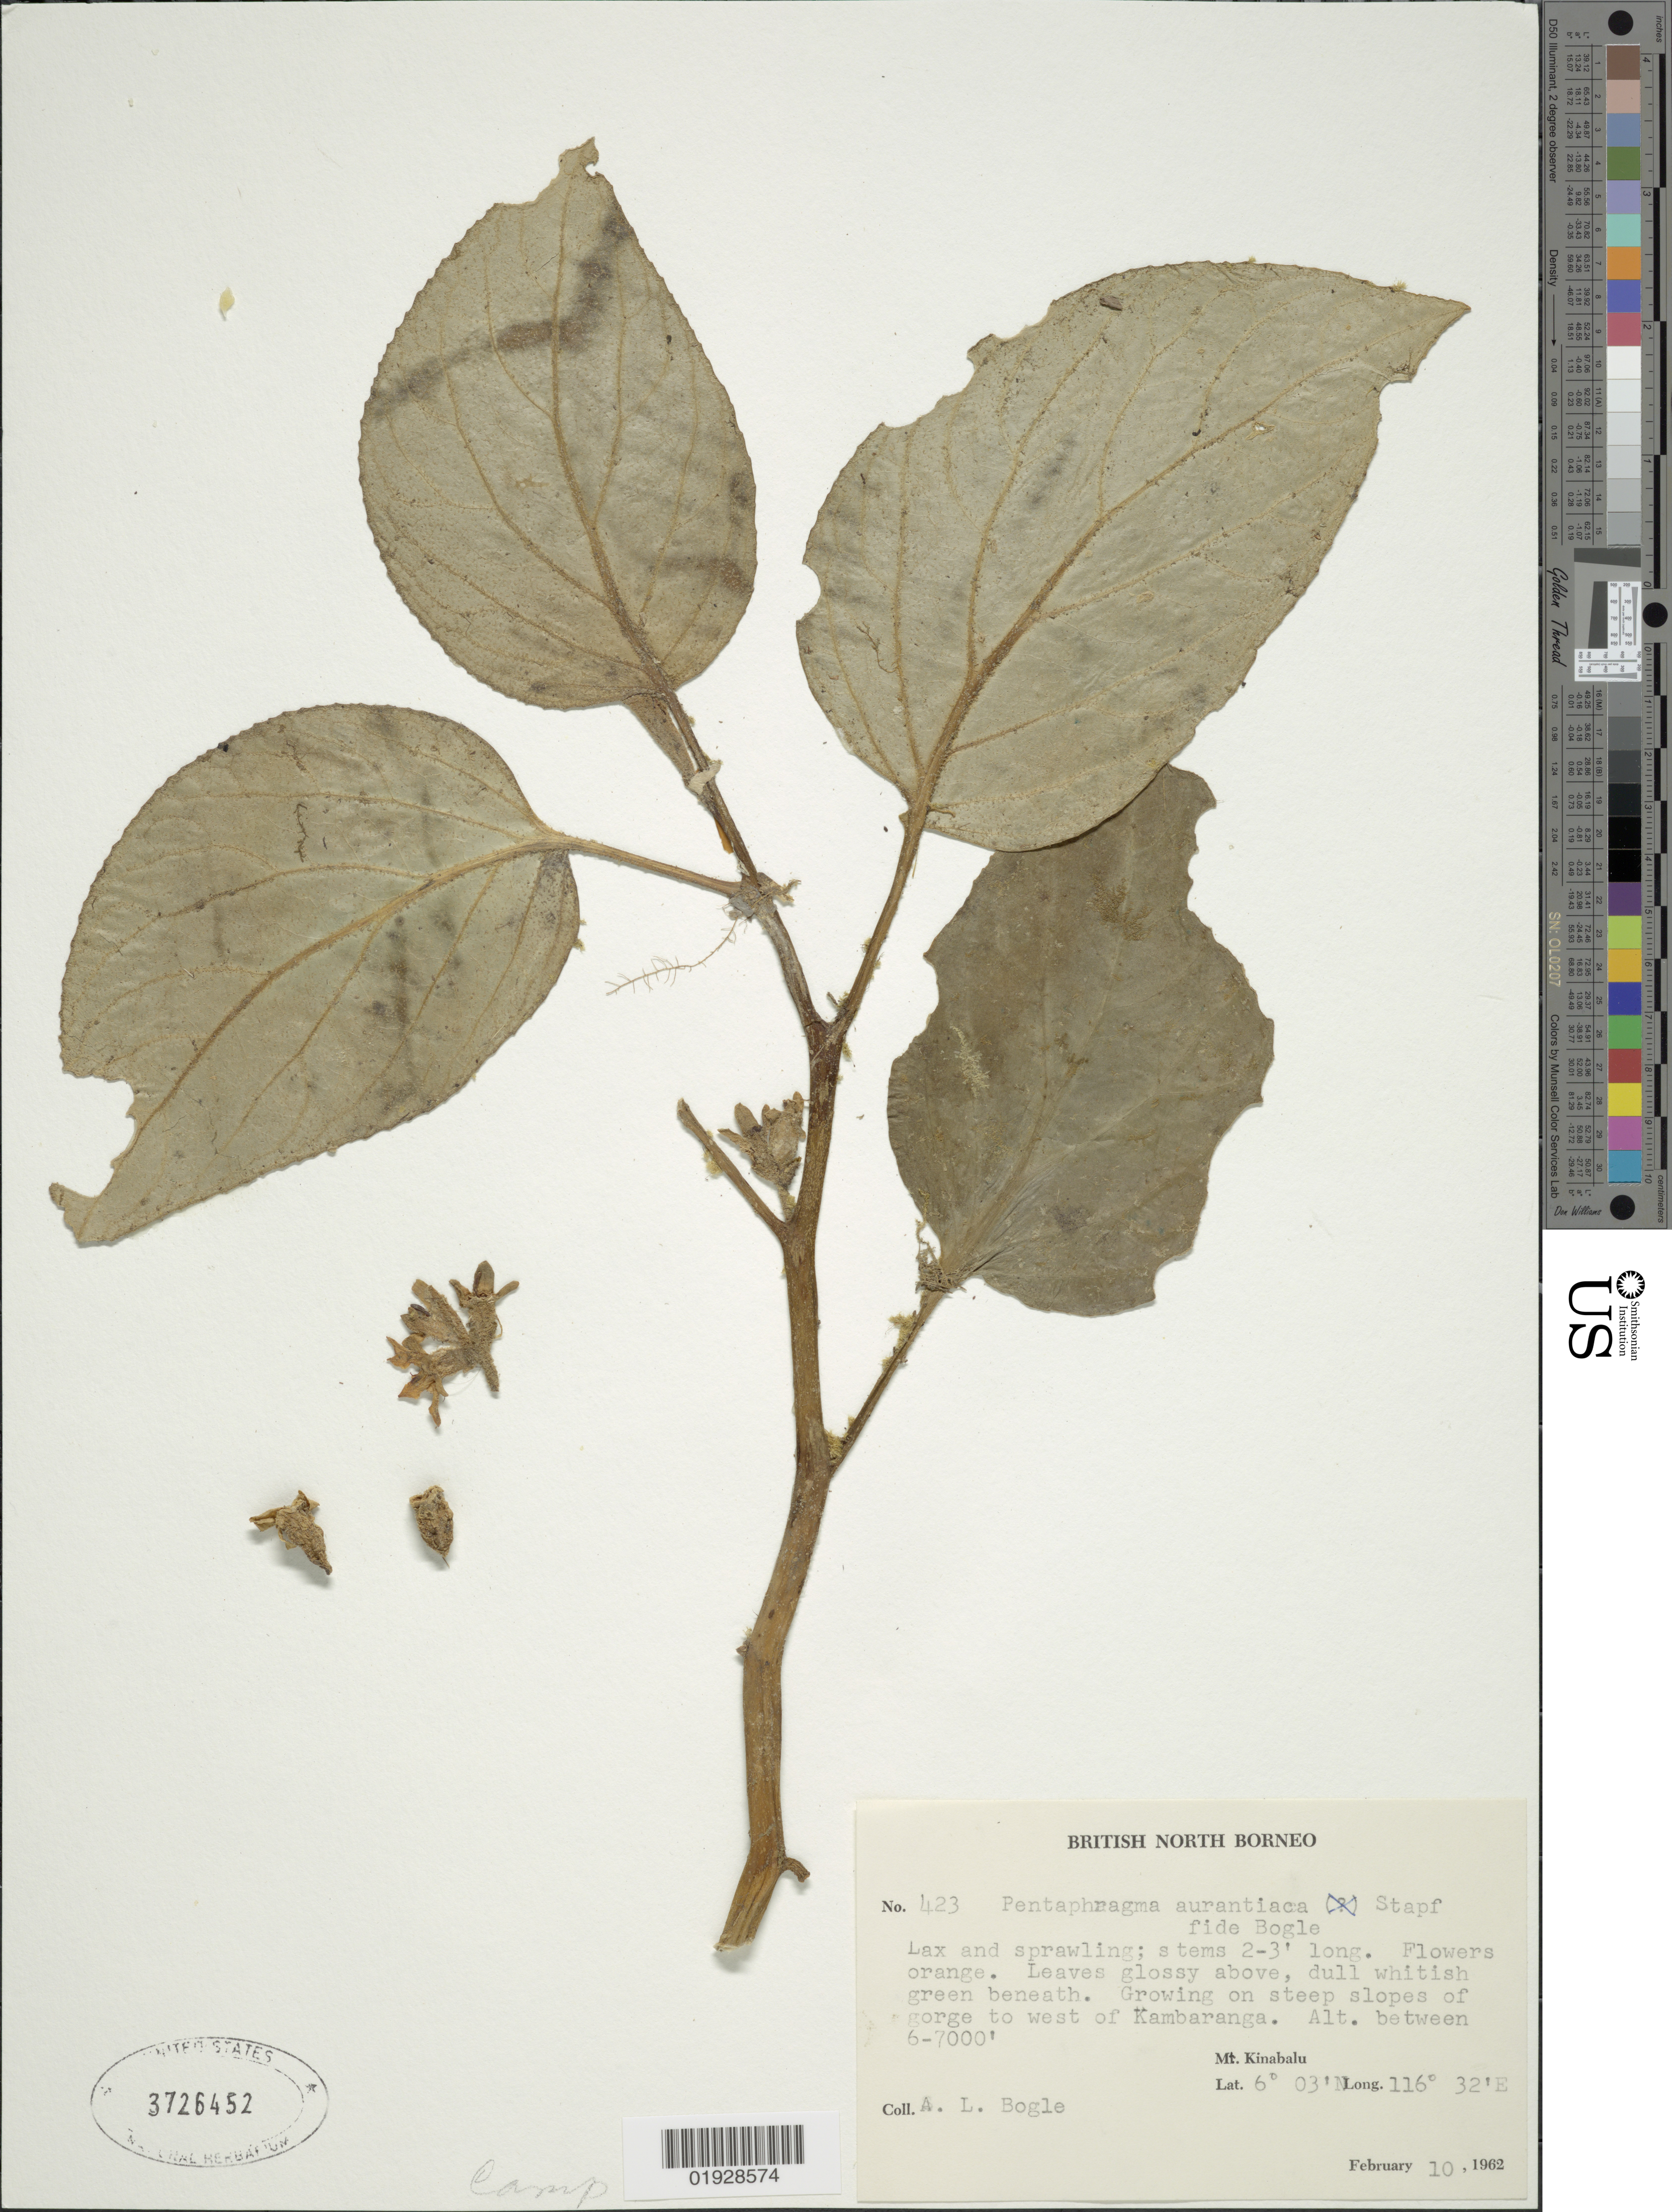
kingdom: Plantae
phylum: Tracheophyta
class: Magnoliopsida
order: Asterales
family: Pentaphragmataceae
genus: Pentaphragma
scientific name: Pentaphragma aurantiaca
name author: Stapf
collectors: Bogle, A.L.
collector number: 423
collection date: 1962-02-10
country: Malaysia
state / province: Sabah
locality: British North Borneo. Steep slopes of gorge to west of Kambaranga. Mt. Kinabalu.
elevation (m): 1829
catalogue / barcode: US 3726452